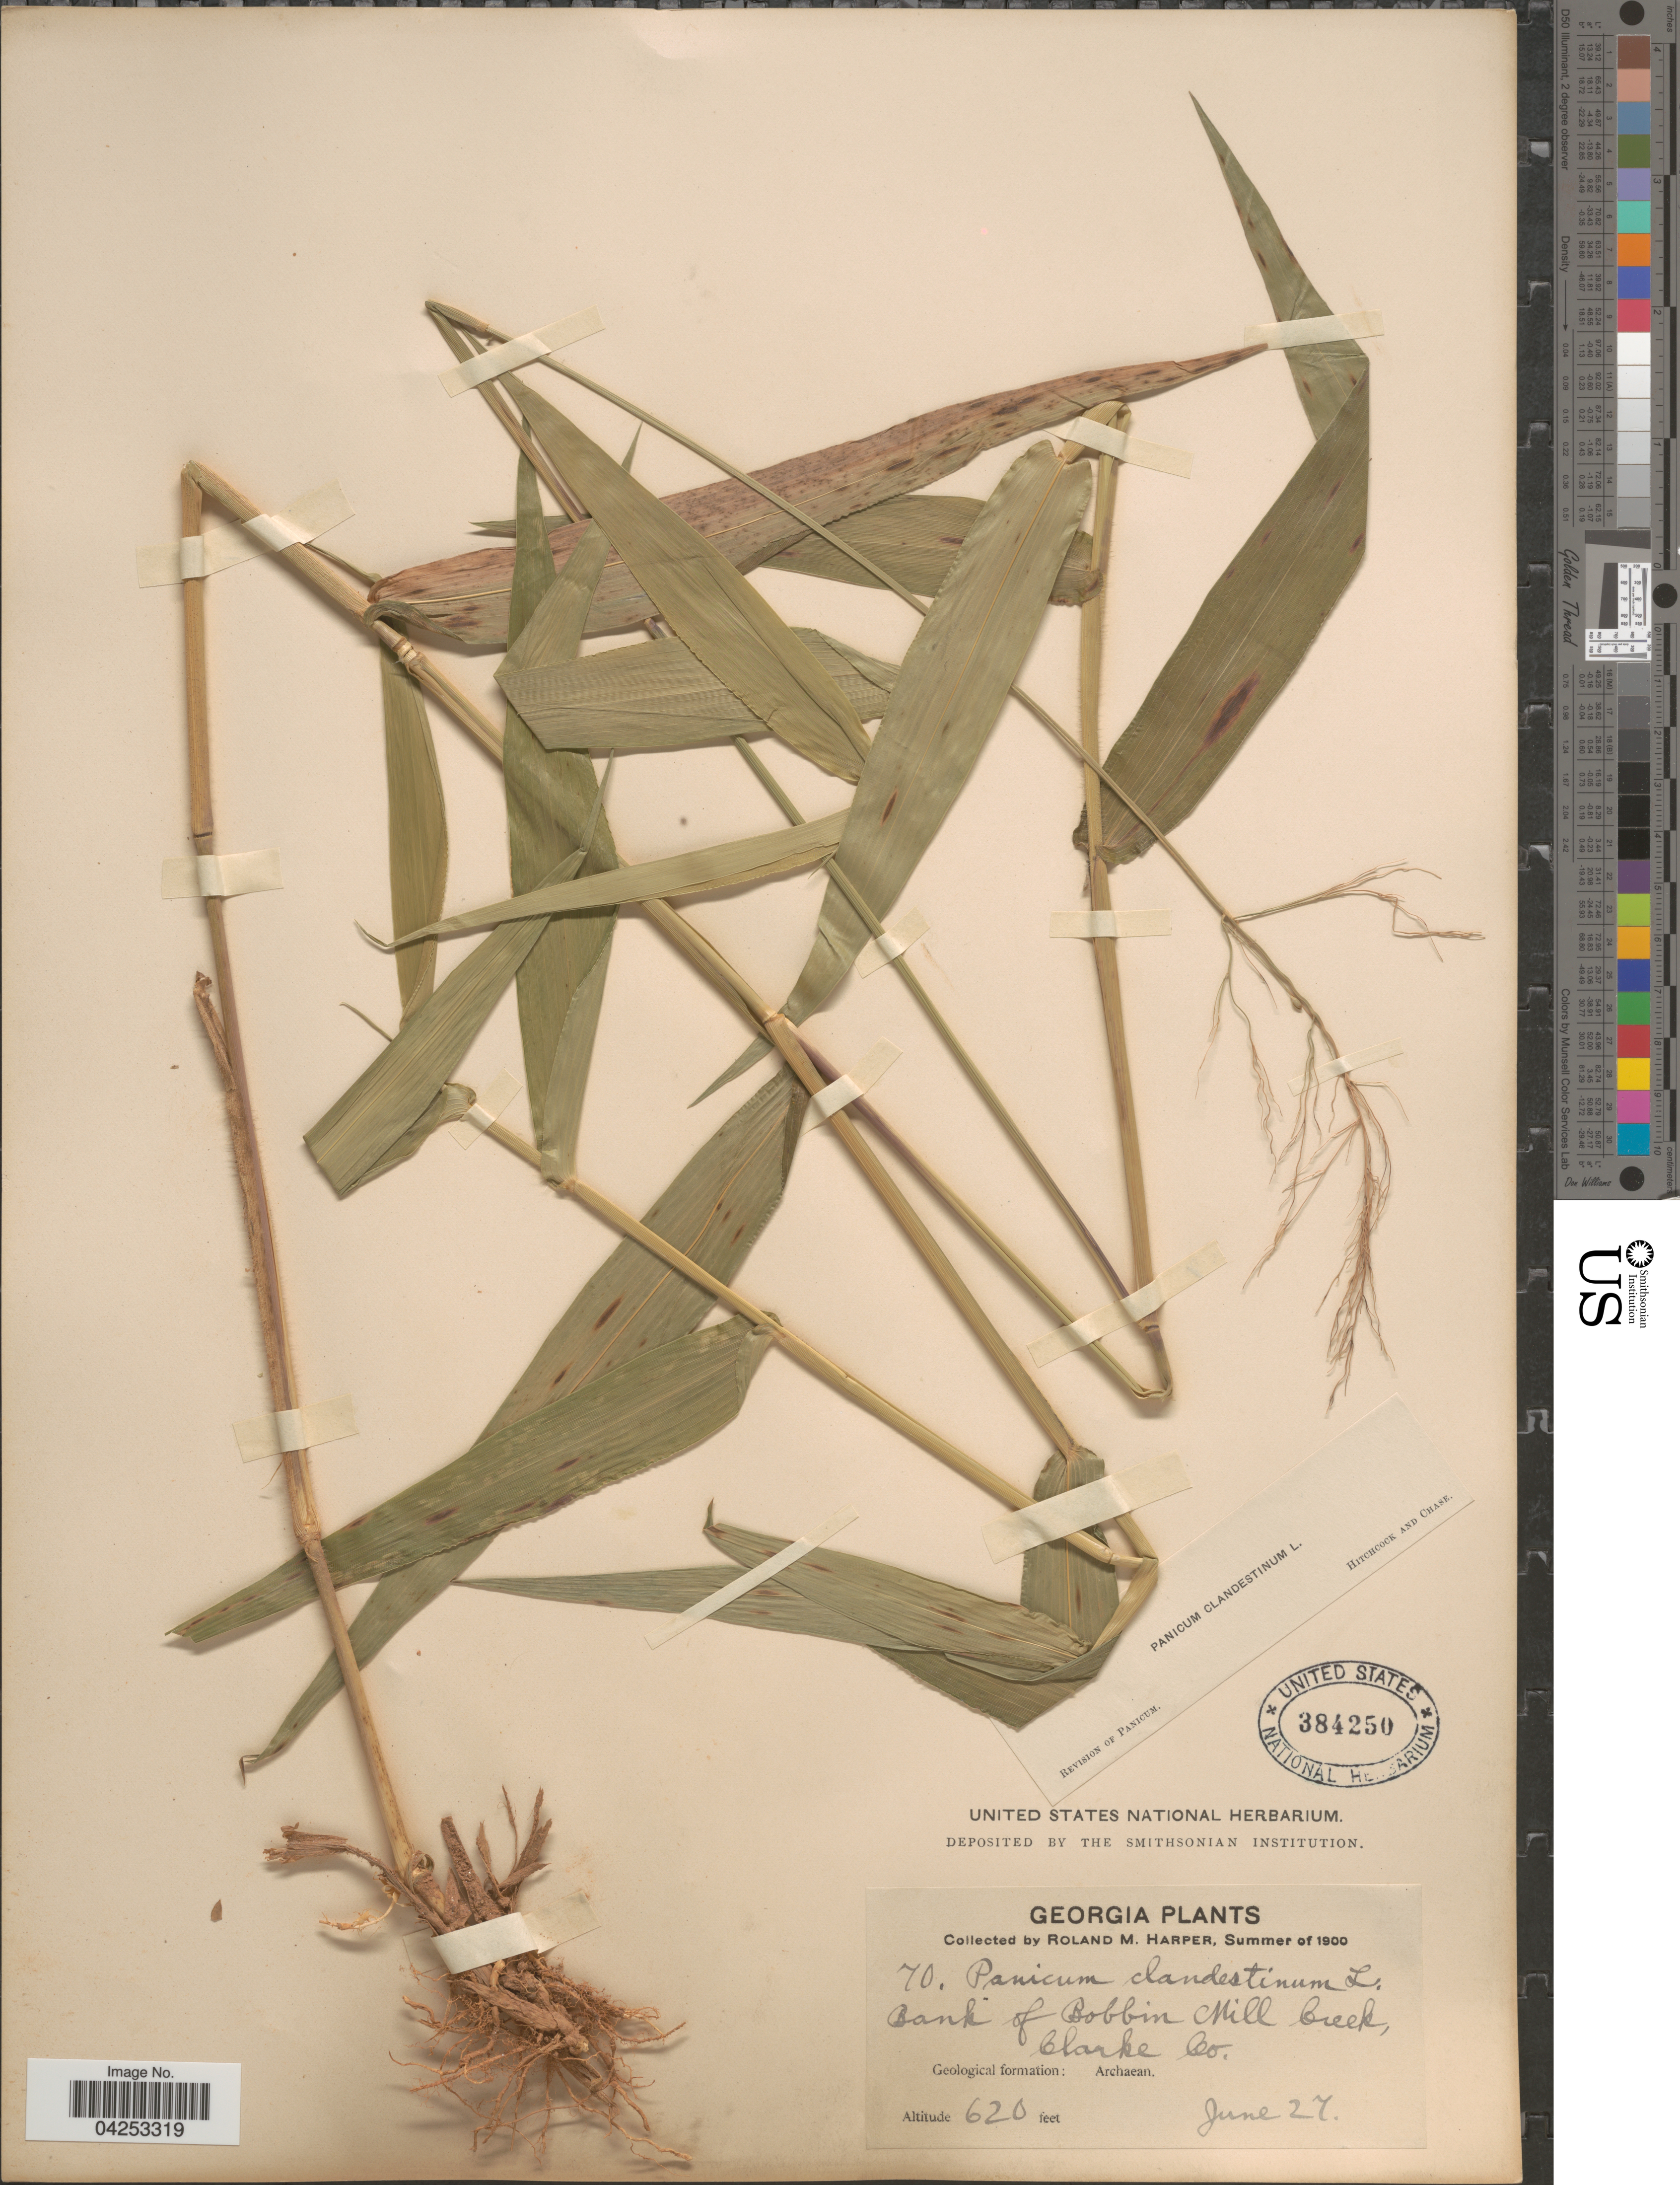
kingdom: Plantae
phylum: Tracheophyta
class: Liliopsida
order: Poales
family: Poaceae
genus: Dichanthelium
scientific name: Dichanthelium clandestinum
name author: (L.) Gould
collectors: R. M. Harper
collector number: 70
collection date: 1900-06-27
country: United States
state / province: South Carolina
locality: Bank of Bobbin Mill Creek, Clarke Co. Geological formation: Archaean.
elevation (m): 189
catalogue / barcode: US 384250